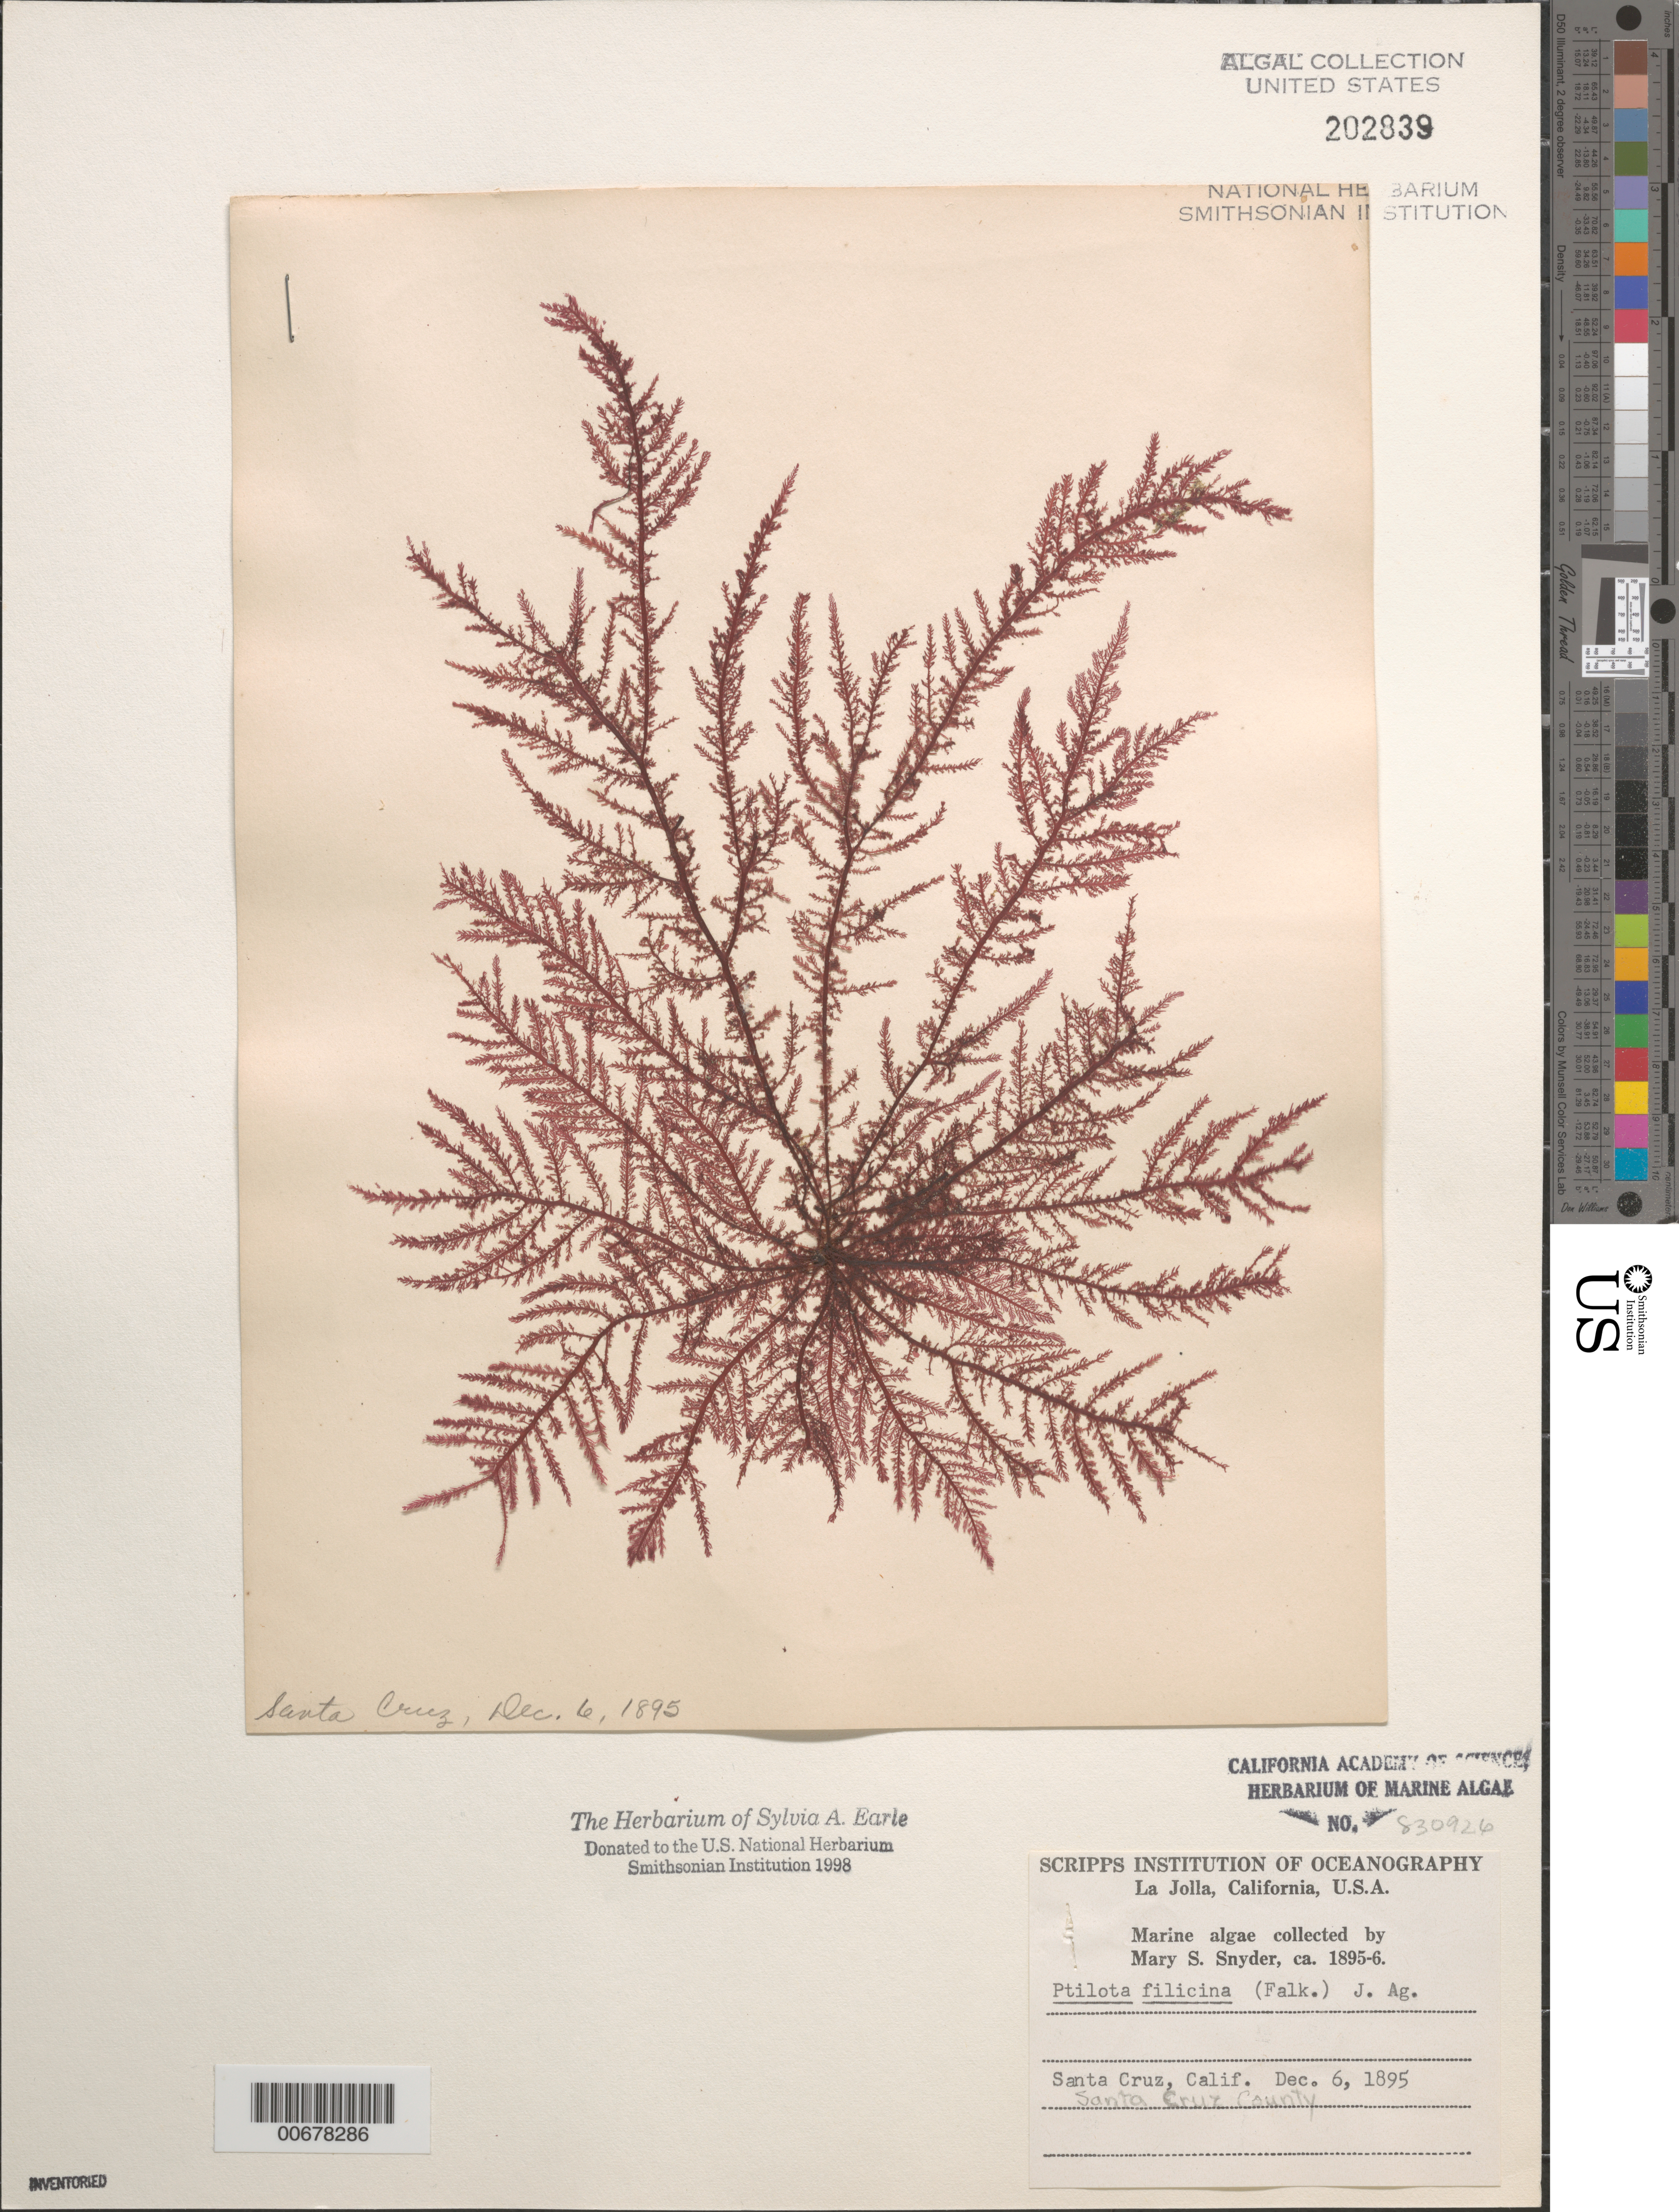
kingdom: Plantae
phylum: Rhodophyta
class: Florideophyceae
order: Ceramiales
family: Wrangeliaceae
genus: Ptilota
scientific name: Ptilota filicina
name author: J. Agardh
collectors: M. Snyder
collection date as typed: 06 Dec 1895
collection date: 1895-12-06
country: United States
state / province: California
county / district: Santa Cruz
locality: Santa Cruz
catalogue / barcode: US 202839